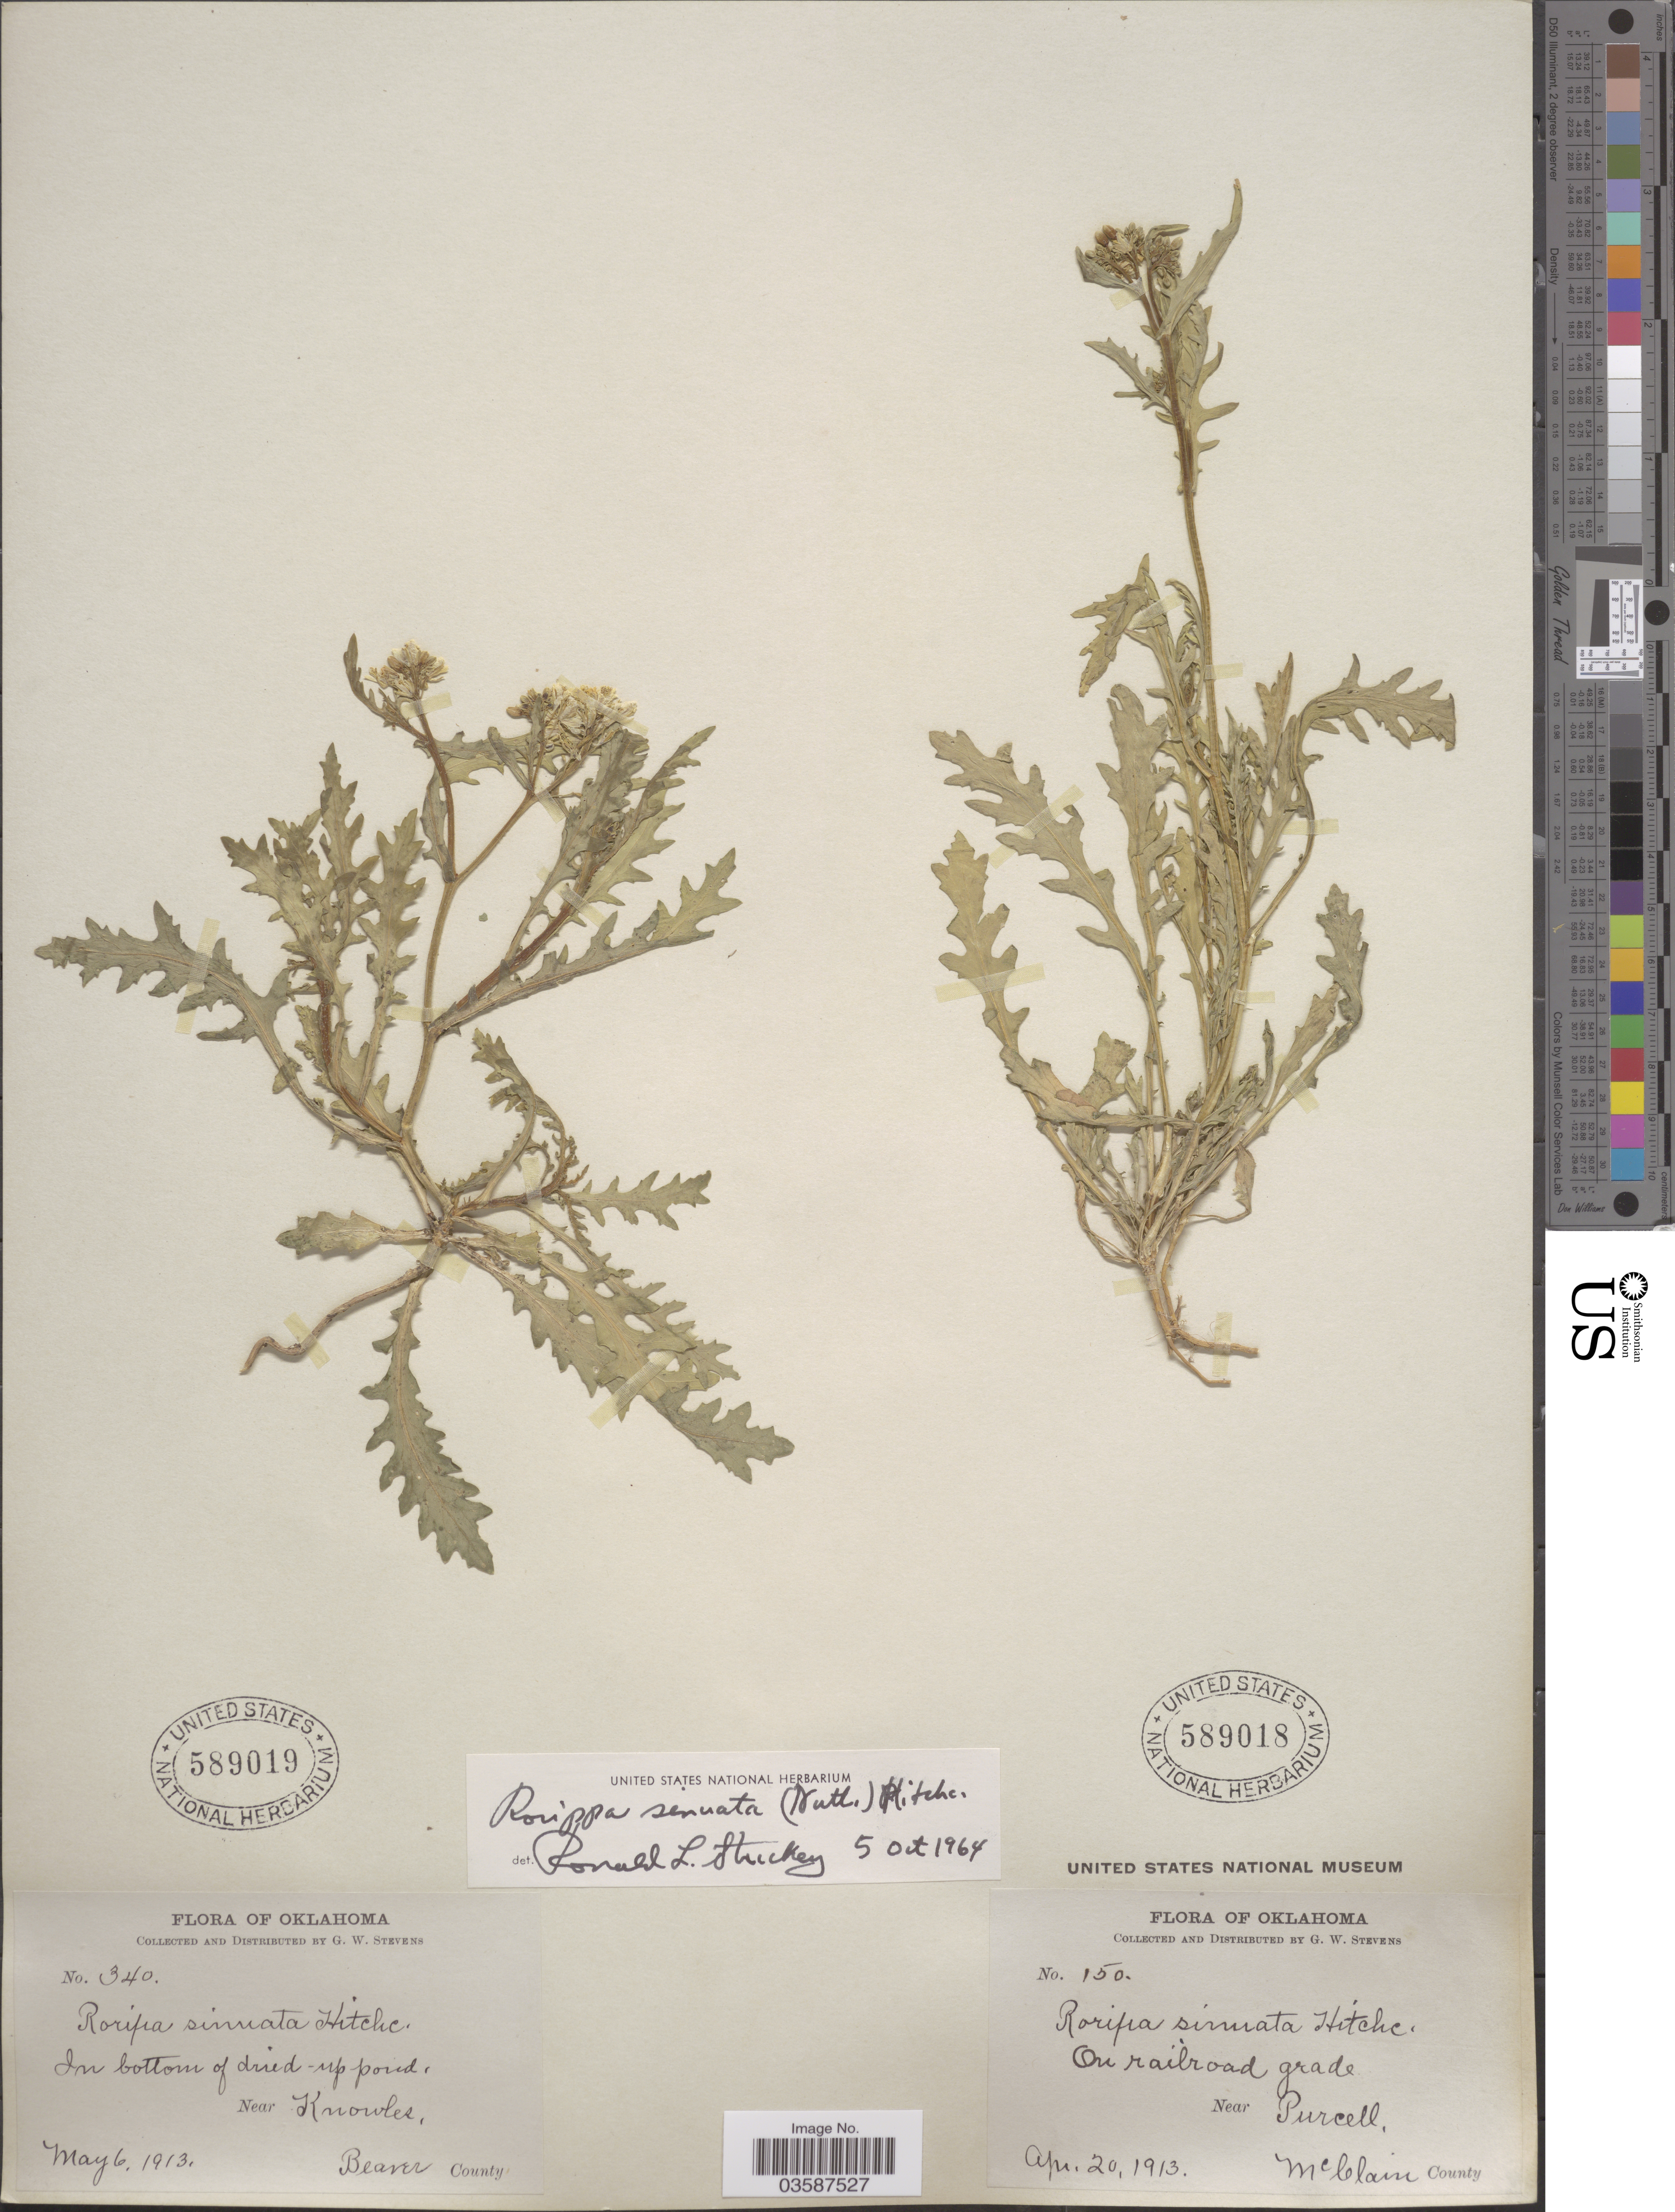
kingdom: Plantae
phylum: Tracheophyta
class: Magnoliopsida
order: Brassicales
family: Brassicaceae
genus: Rorippa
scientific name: Rorippa sinuata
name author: (Nutt.) Hitchc.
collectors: G. W. Stevens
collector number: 150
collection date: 1913-04-20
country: United States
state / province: Oklahoma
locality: On railroad grade Near Purcell. Mc Clain County.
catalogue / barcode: US 589018-2